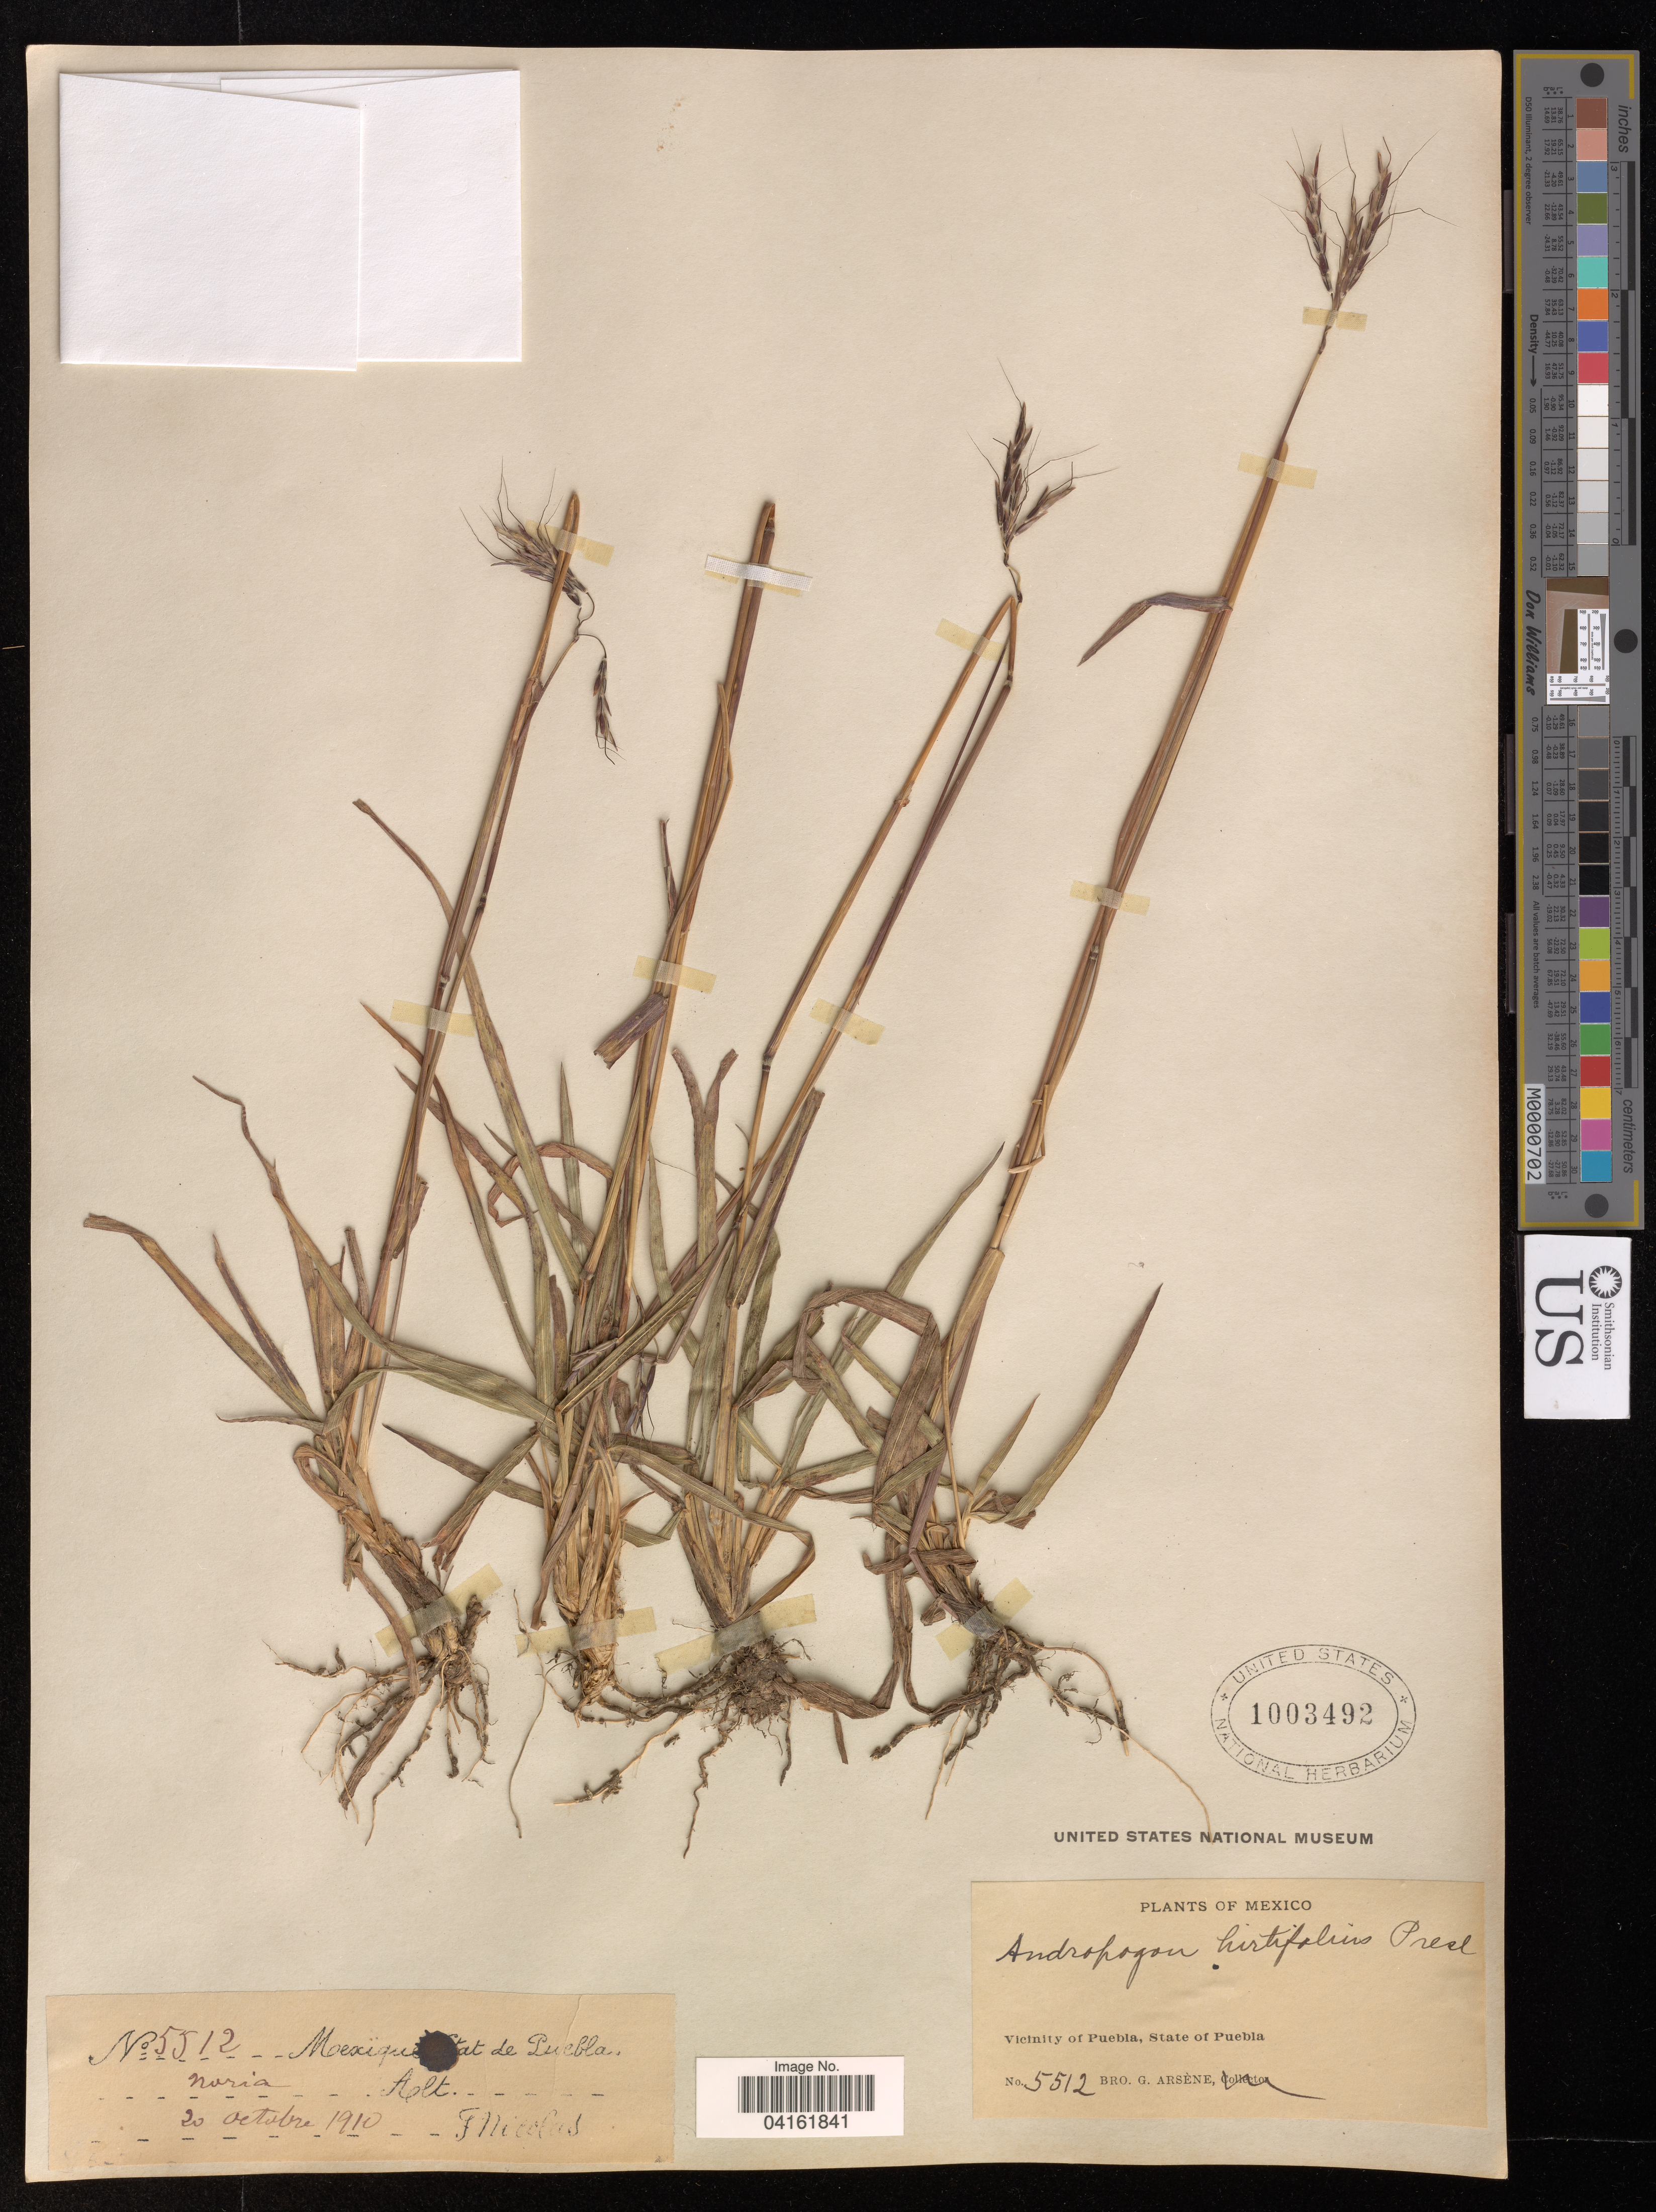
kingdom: Plantae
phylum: Tracheophyta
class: Liliopsida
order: Poales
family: Poaceae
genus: Andropogon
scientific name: Andropogon hirtifolius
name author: C. Presl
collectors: Bro. G. Arsène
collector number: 5512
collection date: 1910-10-20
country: Mexico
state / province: Puebla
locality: Mexïqu! noria. Vicinity of Puebla.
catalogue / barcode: US 1003492